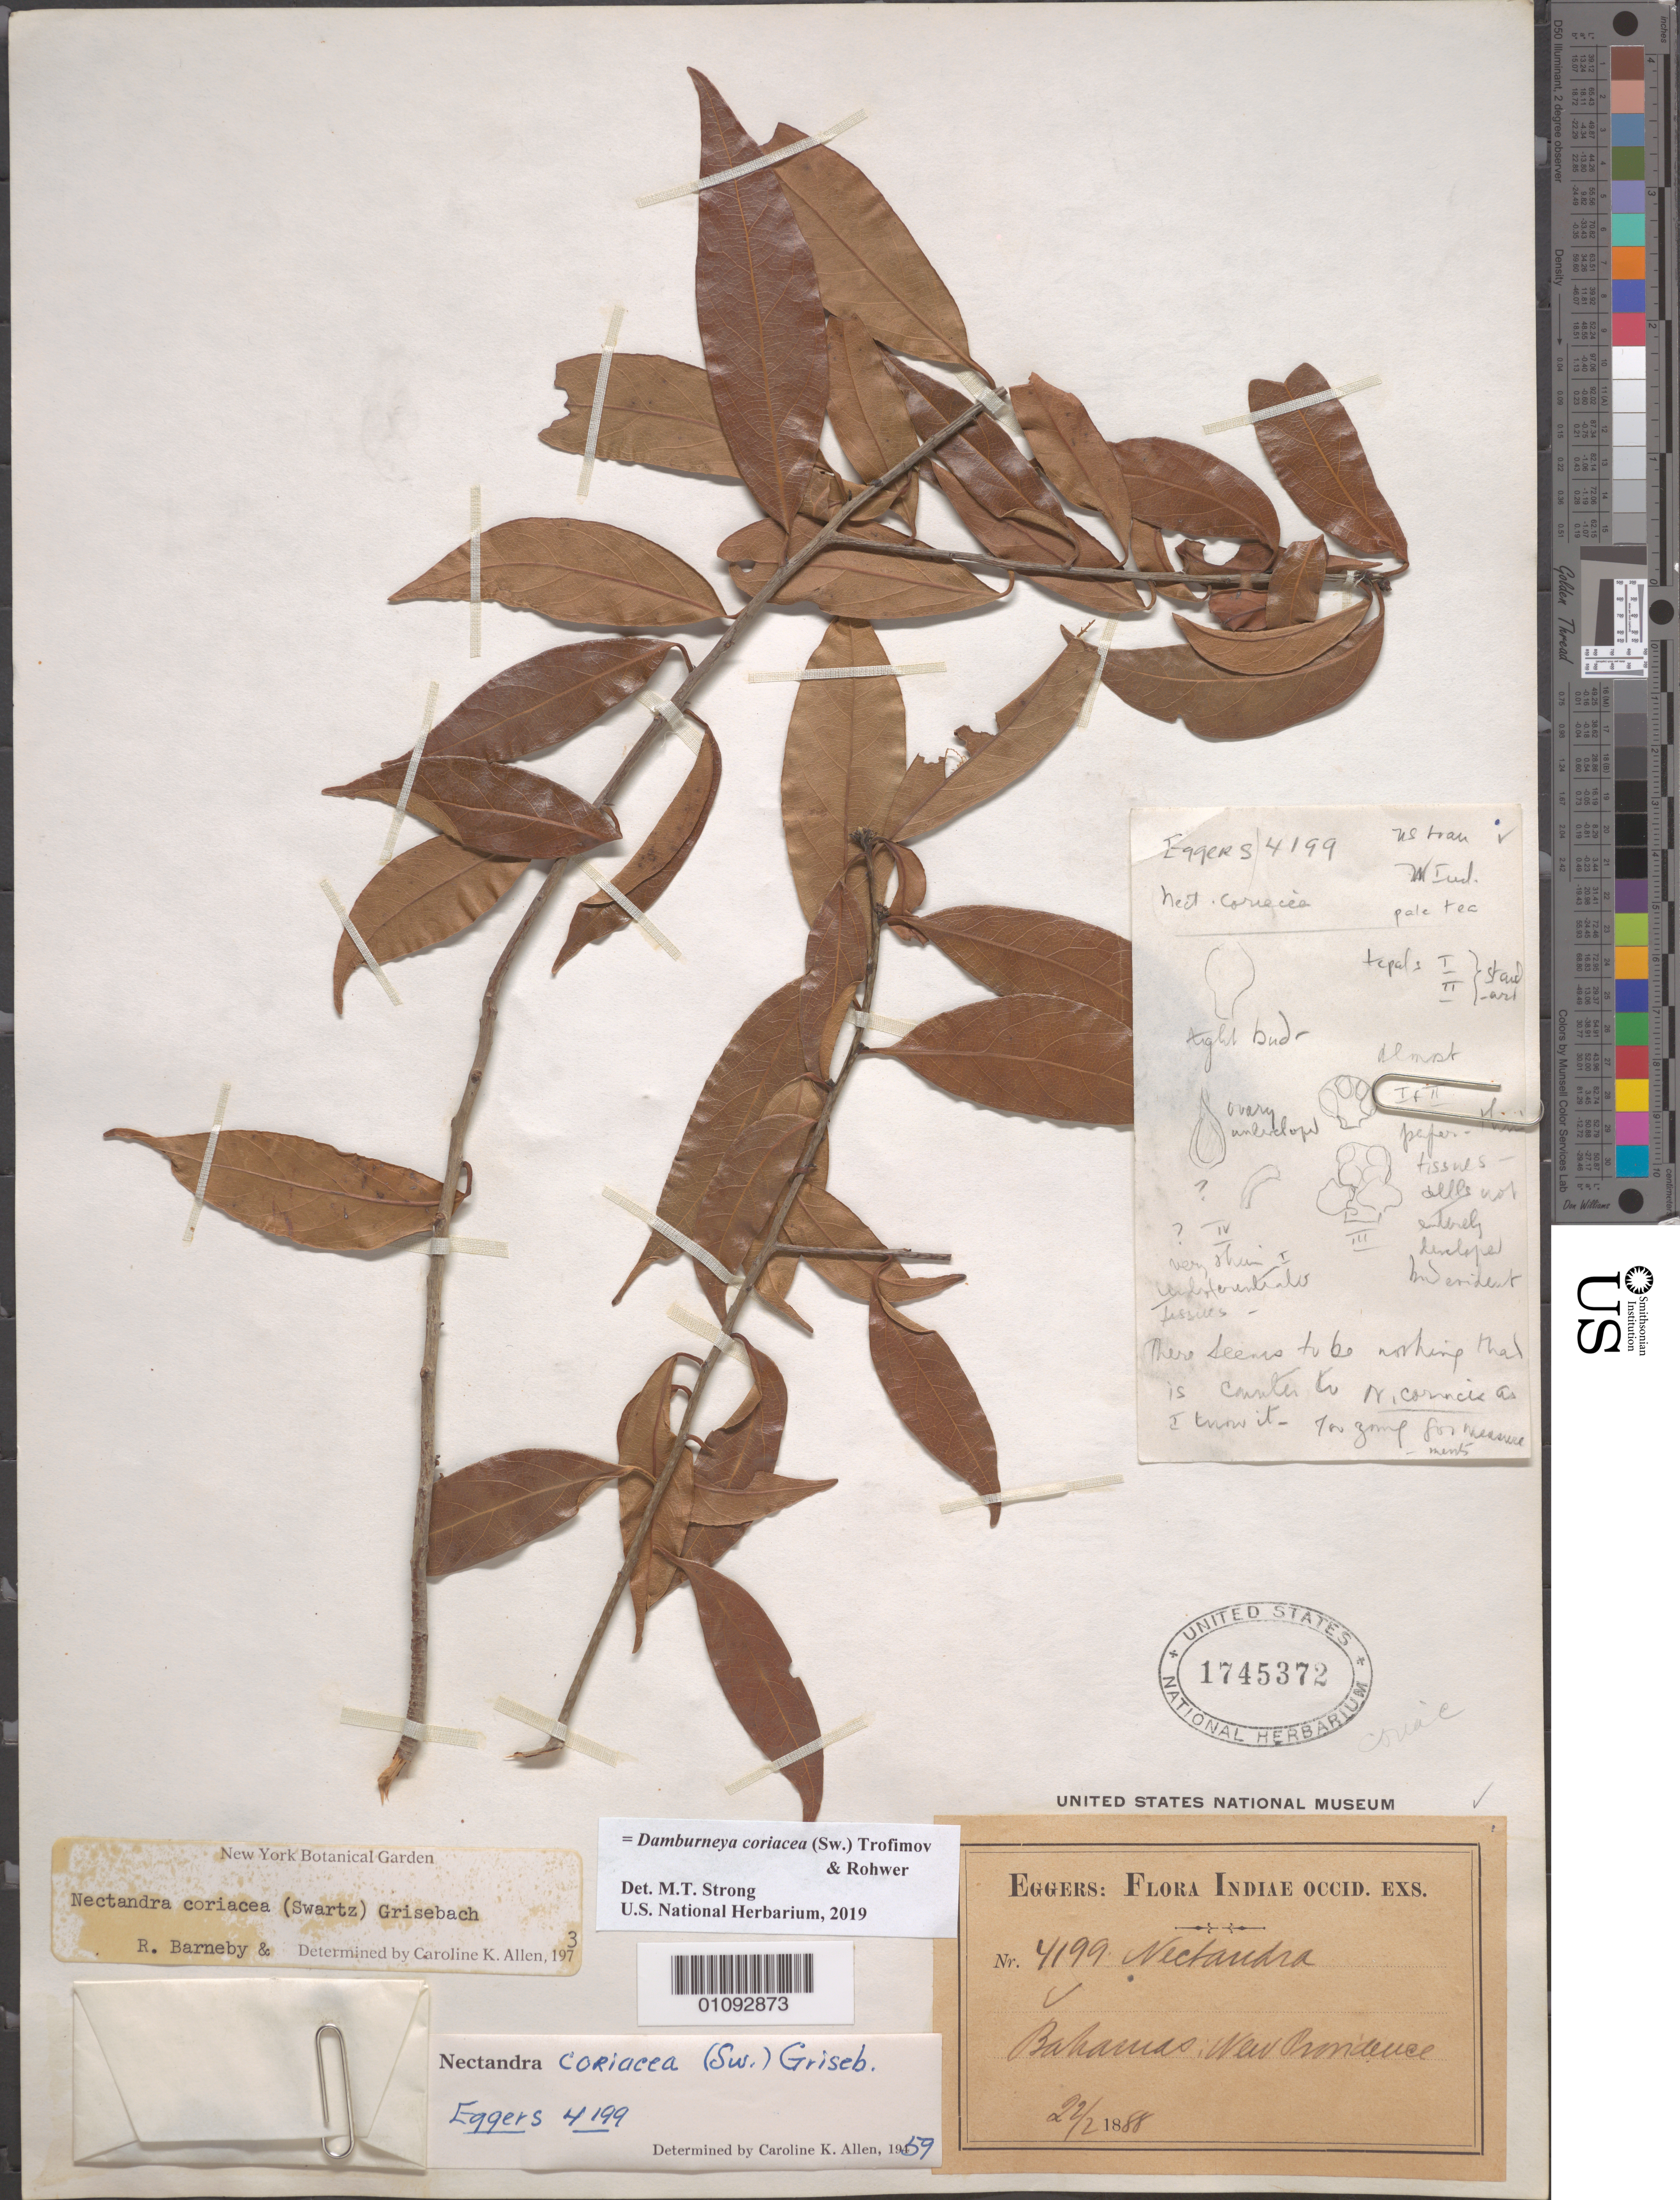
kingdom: Plantae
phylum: Tracheophyta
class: Magnoliopsida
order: Laurales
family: Lauraceae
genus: Damburneya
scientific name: Damburneya coriacea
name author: (Sw.) Trofimov & Rohwer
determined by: Strong, M. T., (US), Smithsonian Institution - National Museum of Natural History (UNITED STATES)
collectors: H. F. A. von Eggers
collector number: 4199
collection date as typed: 22 Feb 1888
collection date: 1888-02-22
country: Bahamas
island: New Providence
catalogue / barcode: US 1745372